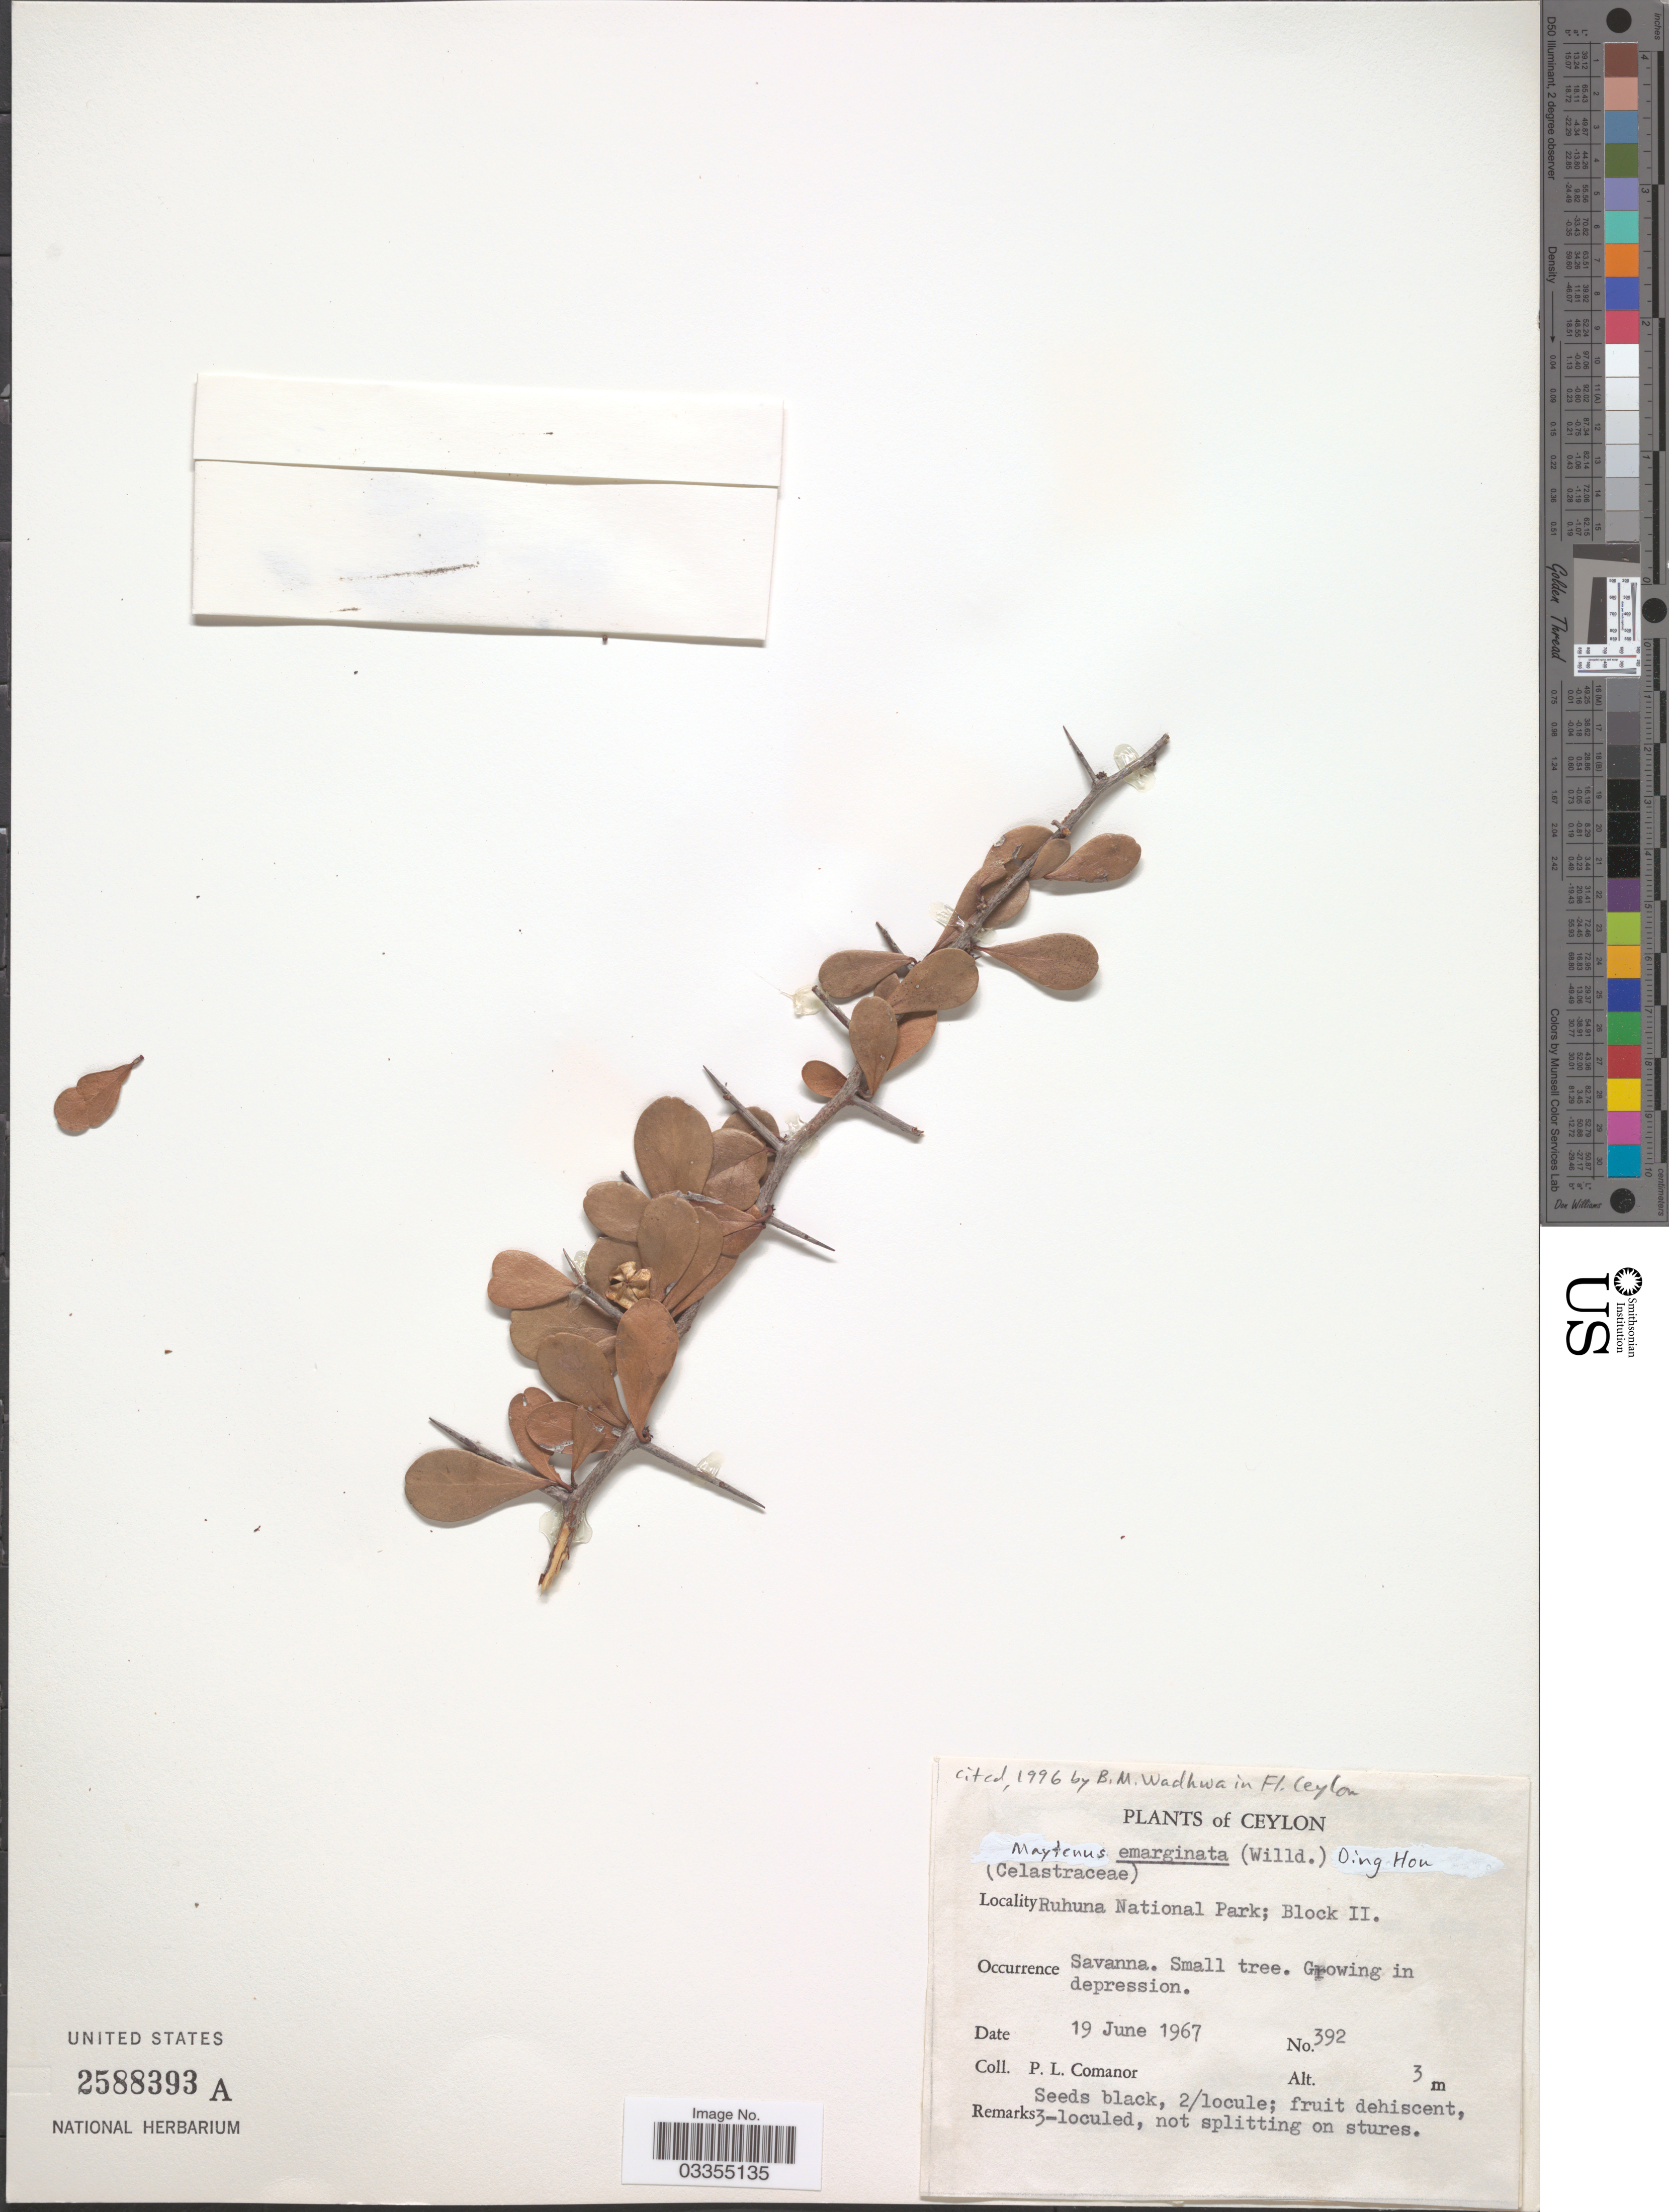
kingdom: Plantae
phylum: Tracheophyta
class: Magnoliopsida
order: Celastrales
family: Celastraceae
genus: Gymnosporia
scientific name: Gymnosporia emarginata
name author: (Willd.) Thwaites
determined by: Strong, Mark T., (BOT), Smithsonian Institution - National Museum of Natural History (UNITED STATES)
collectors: P. Comanor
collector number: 392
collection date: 1967-06-19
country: Sri Lanka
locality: Ceylon. Ruhuna National Park; Block II.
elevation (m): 3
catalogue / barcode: US 2588393A